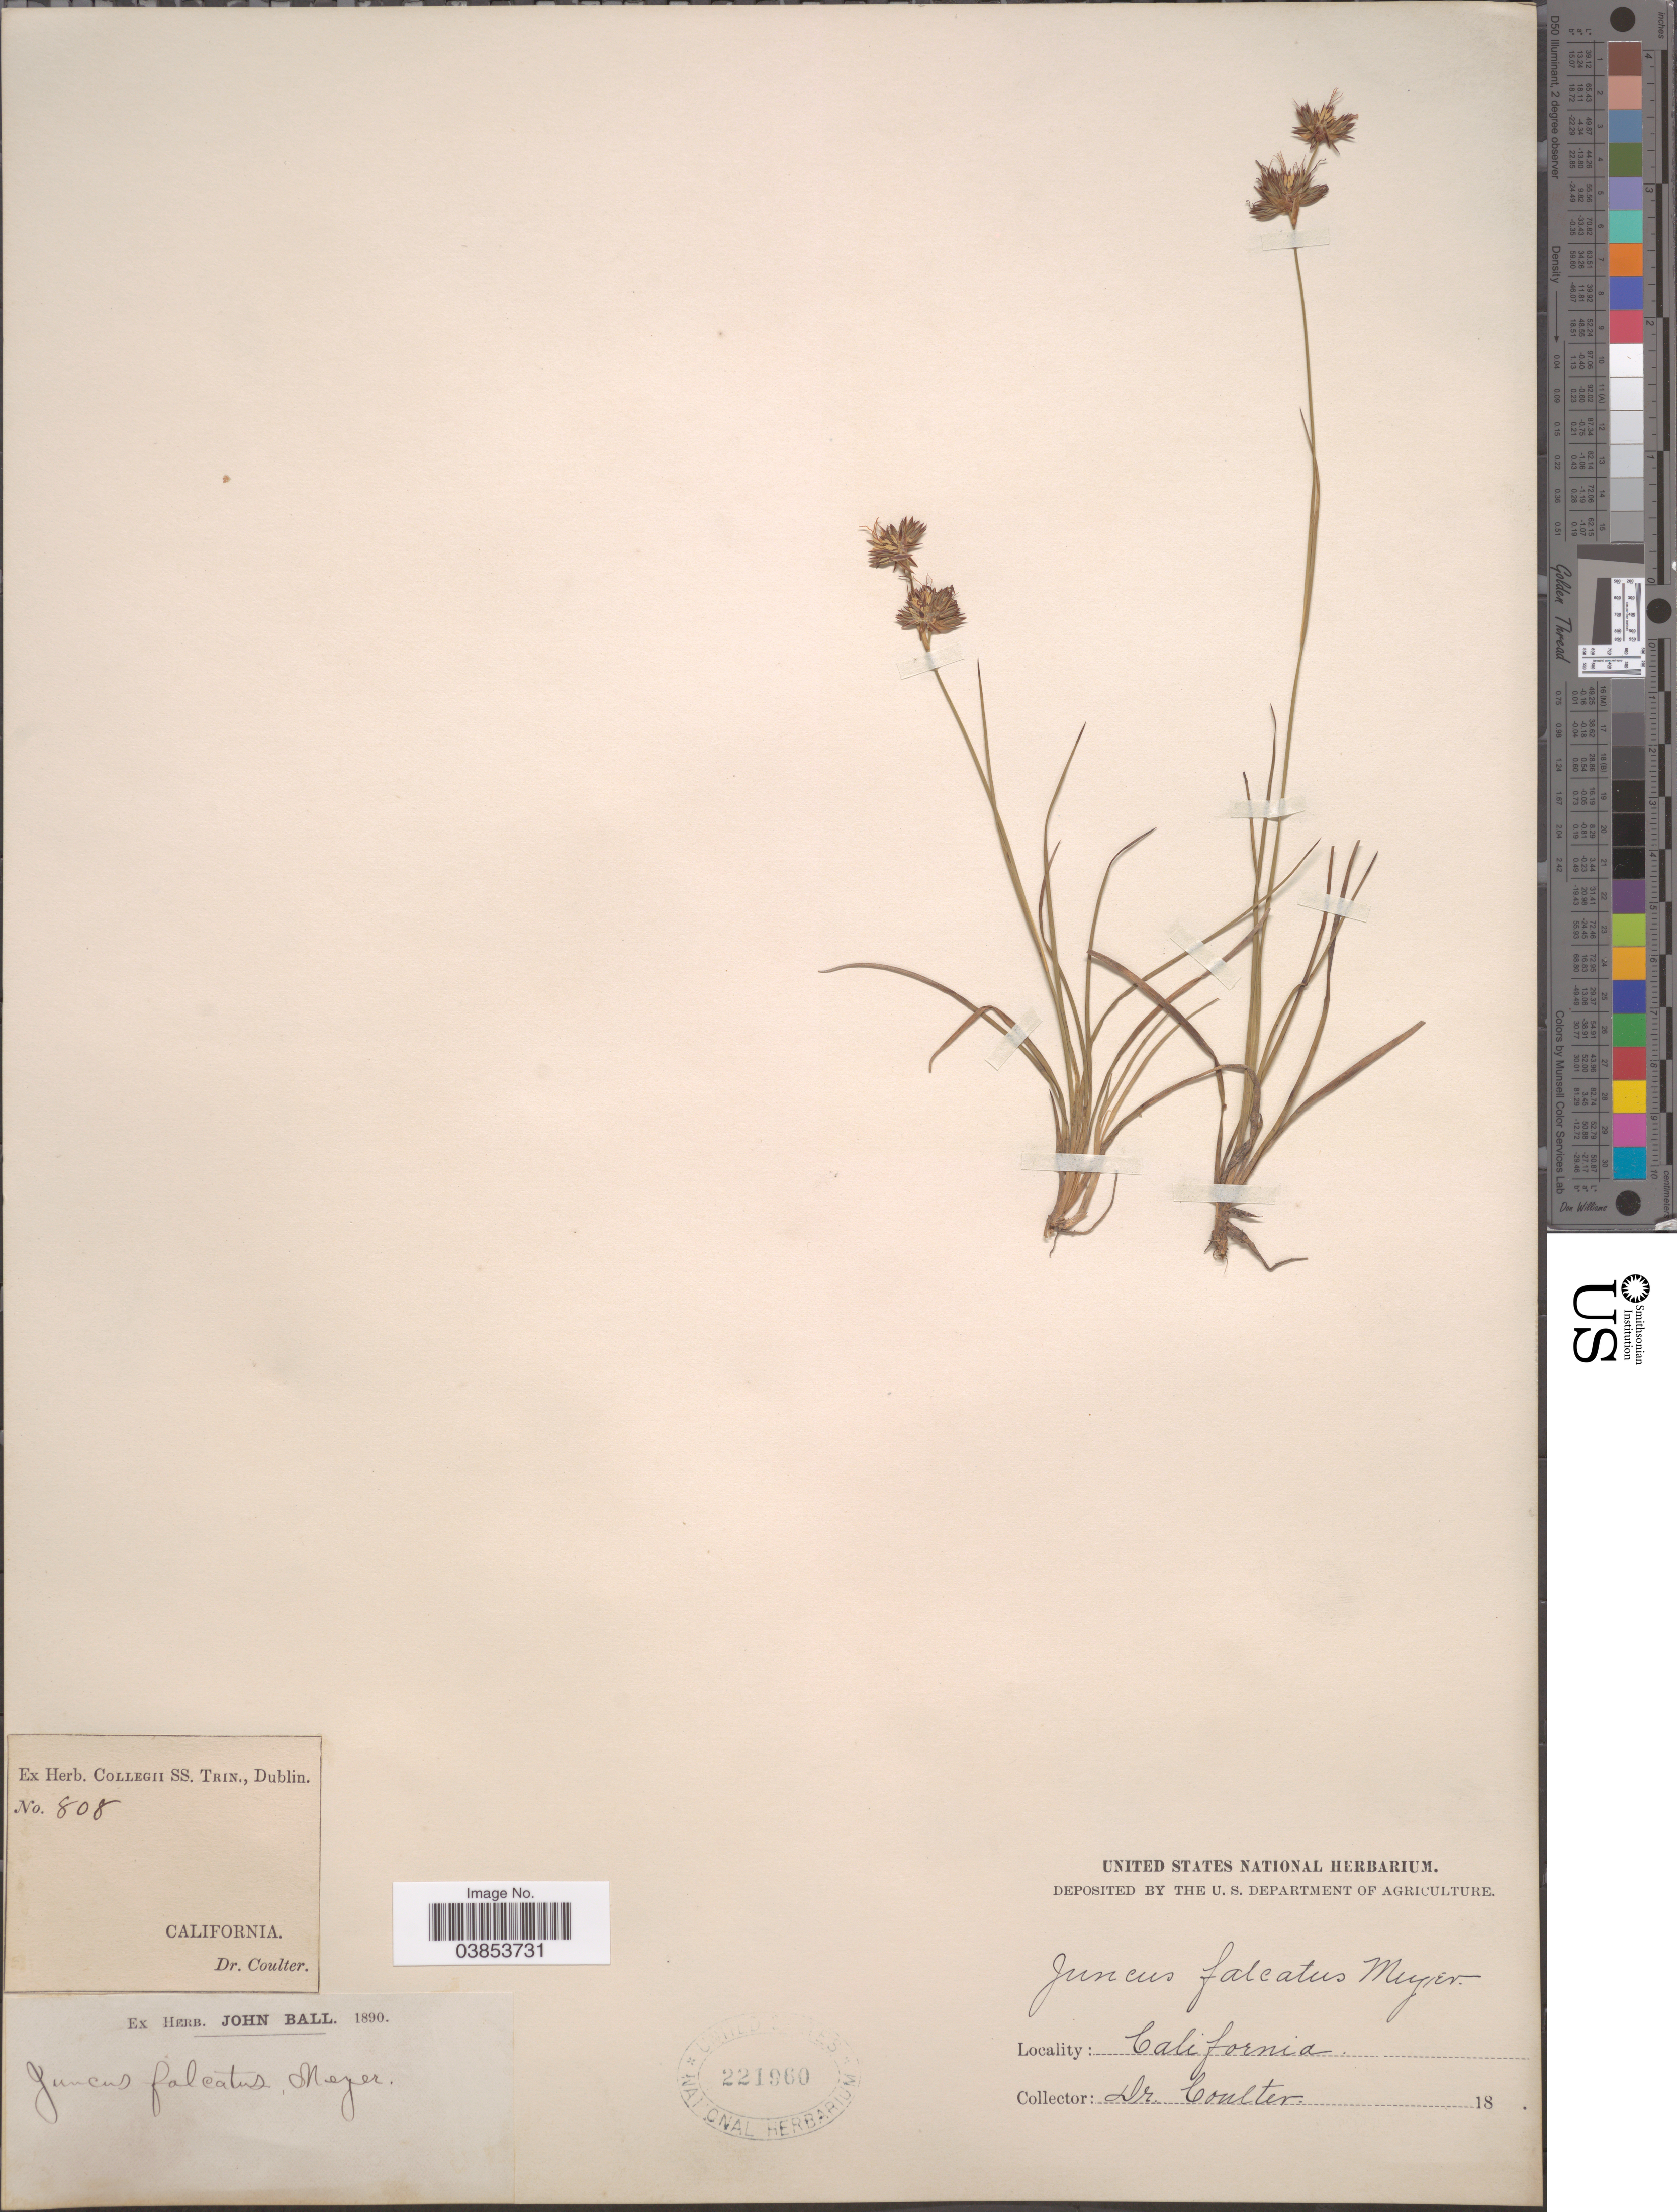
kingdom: Plantae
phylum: Tracheophyta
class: Liliopsida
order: Poales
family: Juncaceae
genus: Juncus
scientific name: Juncus falcatus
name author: E. Mey.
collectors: Coulter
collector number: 808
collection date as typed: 18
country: United States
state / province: California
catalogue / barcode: US 221960